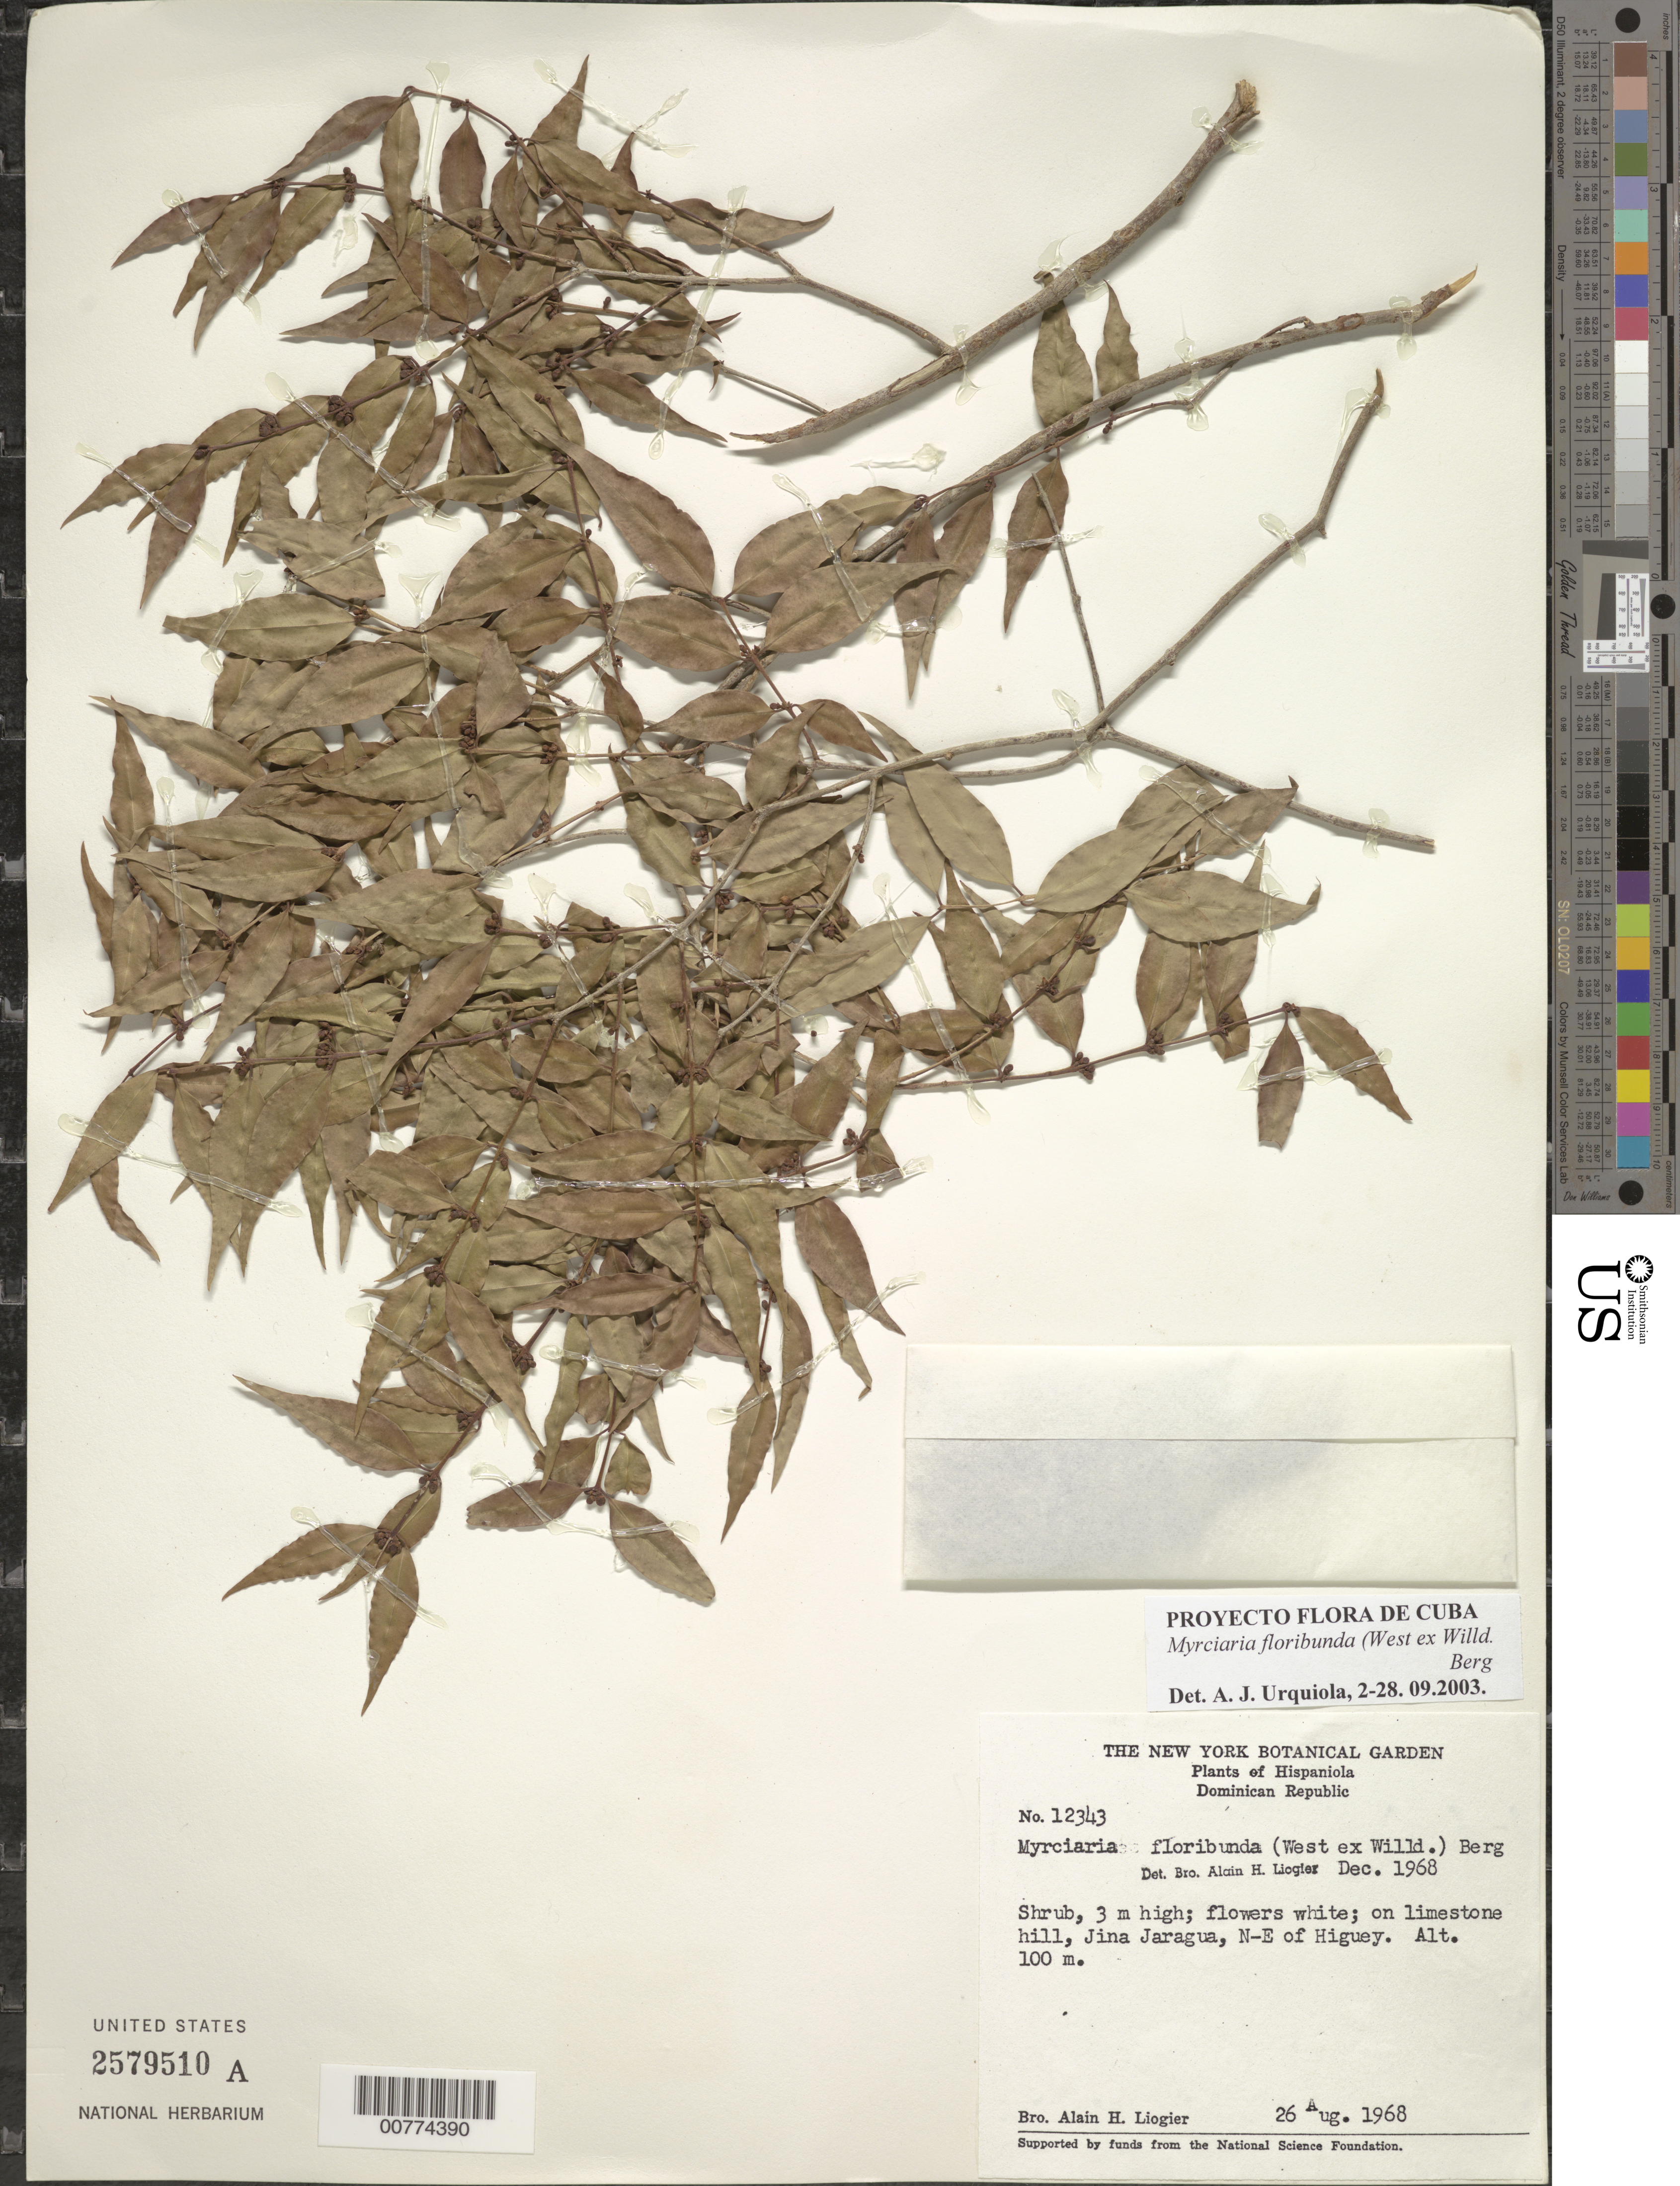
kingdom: Plantae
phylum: Tracheophyta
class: Magnoliopsida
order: Myrtales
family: Myrtaceae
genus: Myrciaria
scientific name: Myrciaria floribunda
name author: (H. West ex Willd.) O. Berg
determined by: Urquiola, A. J., (HPPR)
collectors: A. H. Liogier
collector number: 12343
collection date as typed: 26 Aug 1968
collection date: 1968-08-26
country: Dominican Republic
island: Hispaniola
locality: Jina Jaragua, N-E of Higuey.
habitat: On limestone hills.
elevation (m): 100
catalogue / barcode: US 2579510A